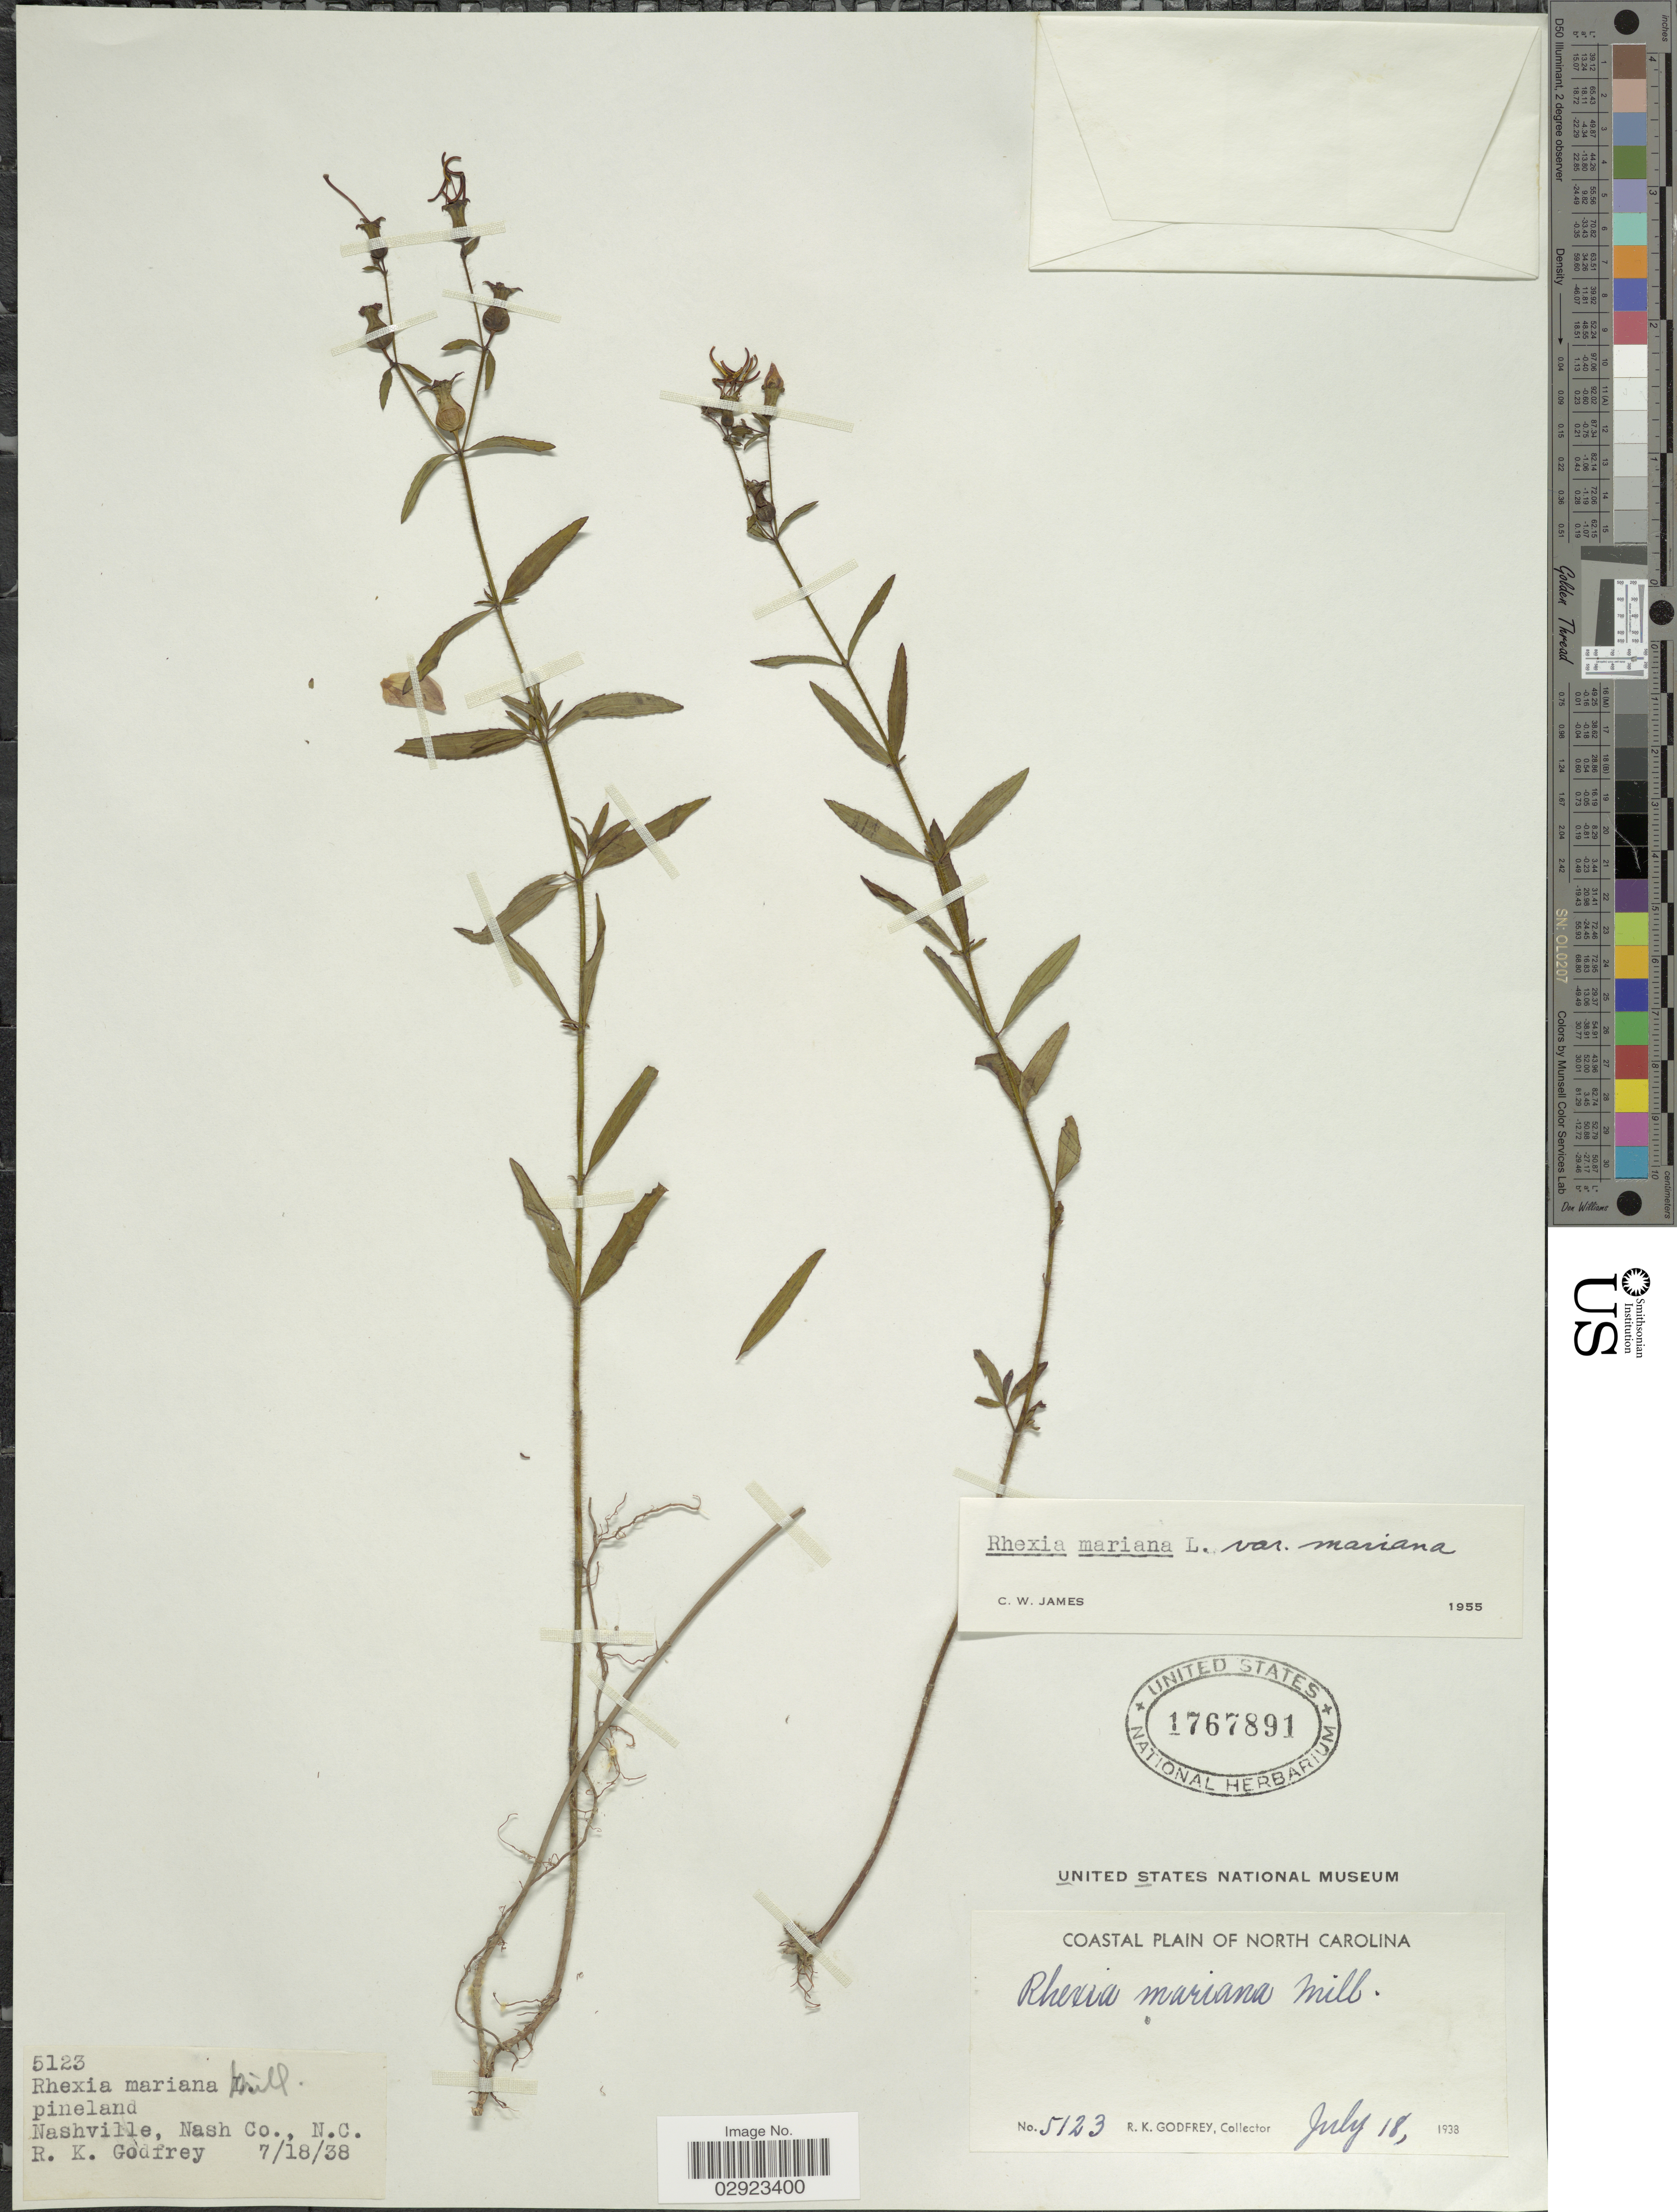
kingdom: Plantae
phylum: Tracheophyta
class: Magnoliopsida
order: Myrtales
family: Melastomataceae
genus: Rhexia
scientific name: Rhexia mariana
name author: L.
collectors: R. K. Godfrey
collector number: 5123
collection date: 1938-07-18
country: United States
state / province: North Carolina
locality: Coastal Plain of North Carolina, Nashville, Nash Co.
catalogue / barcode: US 1767891